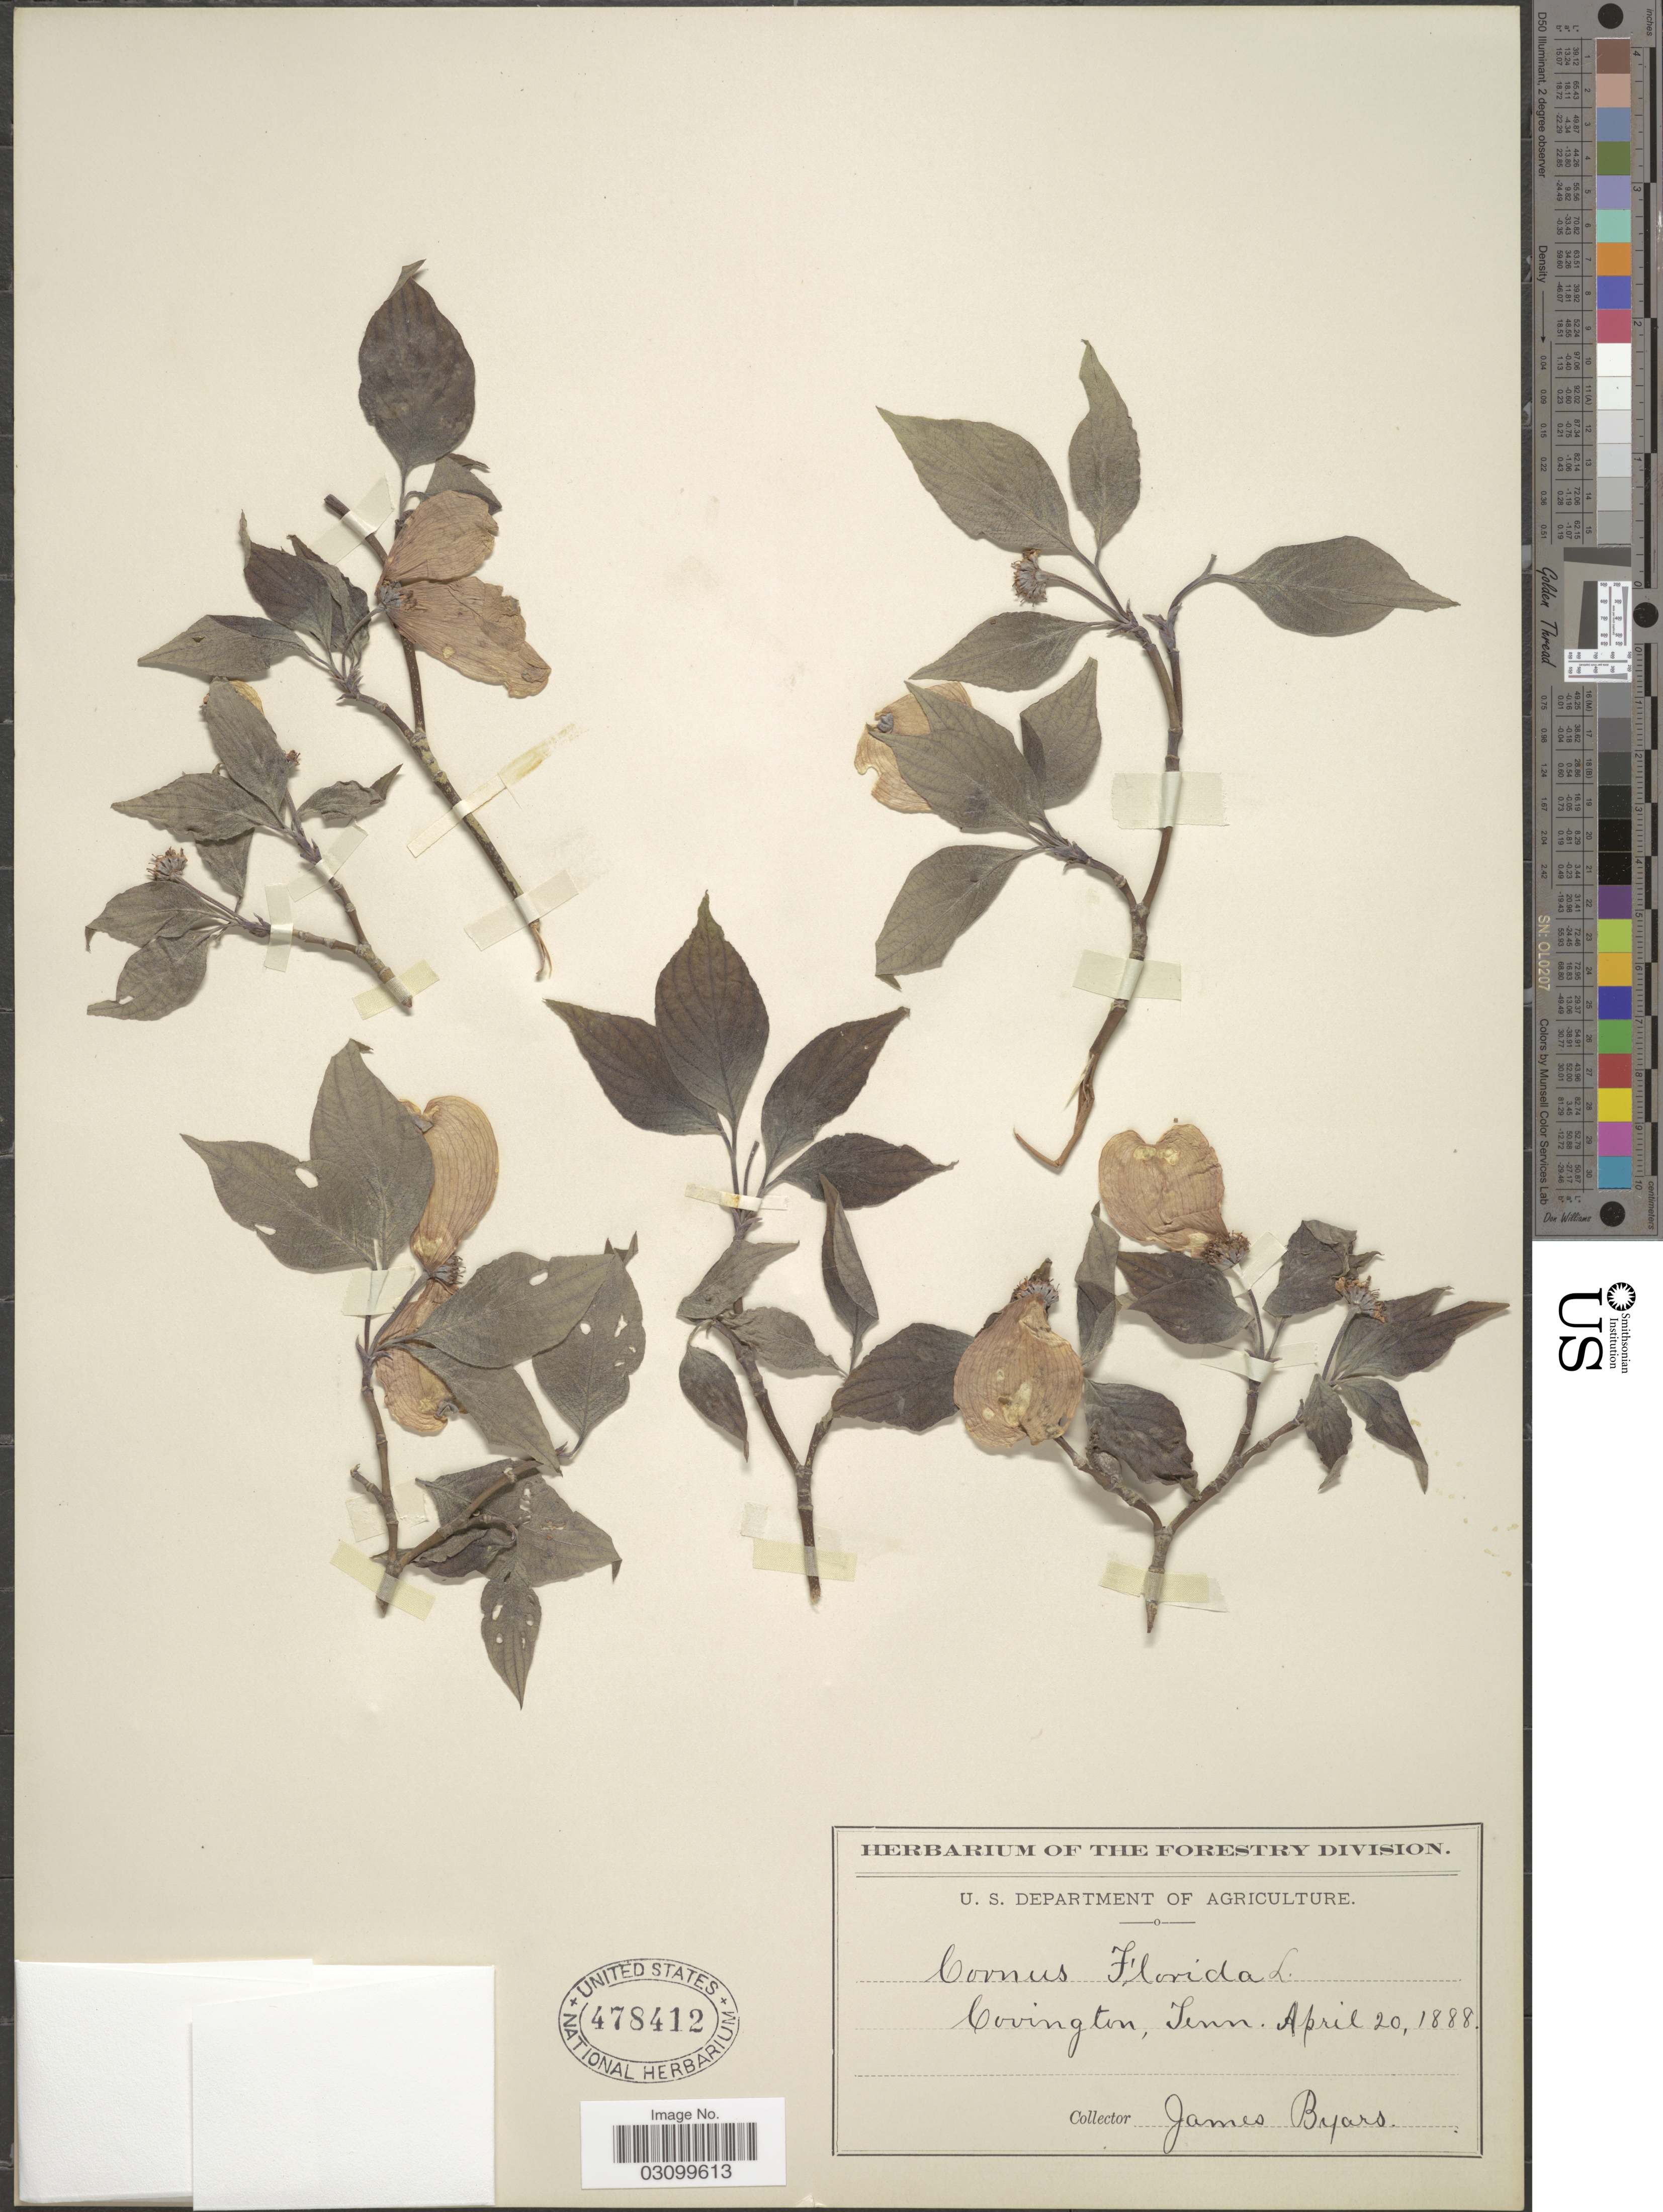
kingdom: Plantae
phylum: Tracheophyta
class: Magnoliopsida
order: Cornales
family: Cornaceae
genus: Cornus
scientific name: Cornus florida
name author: L.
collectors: J. Byars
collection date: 1888-04-20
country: United States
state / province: Tennessee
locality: Covington.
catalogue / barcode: US 478412